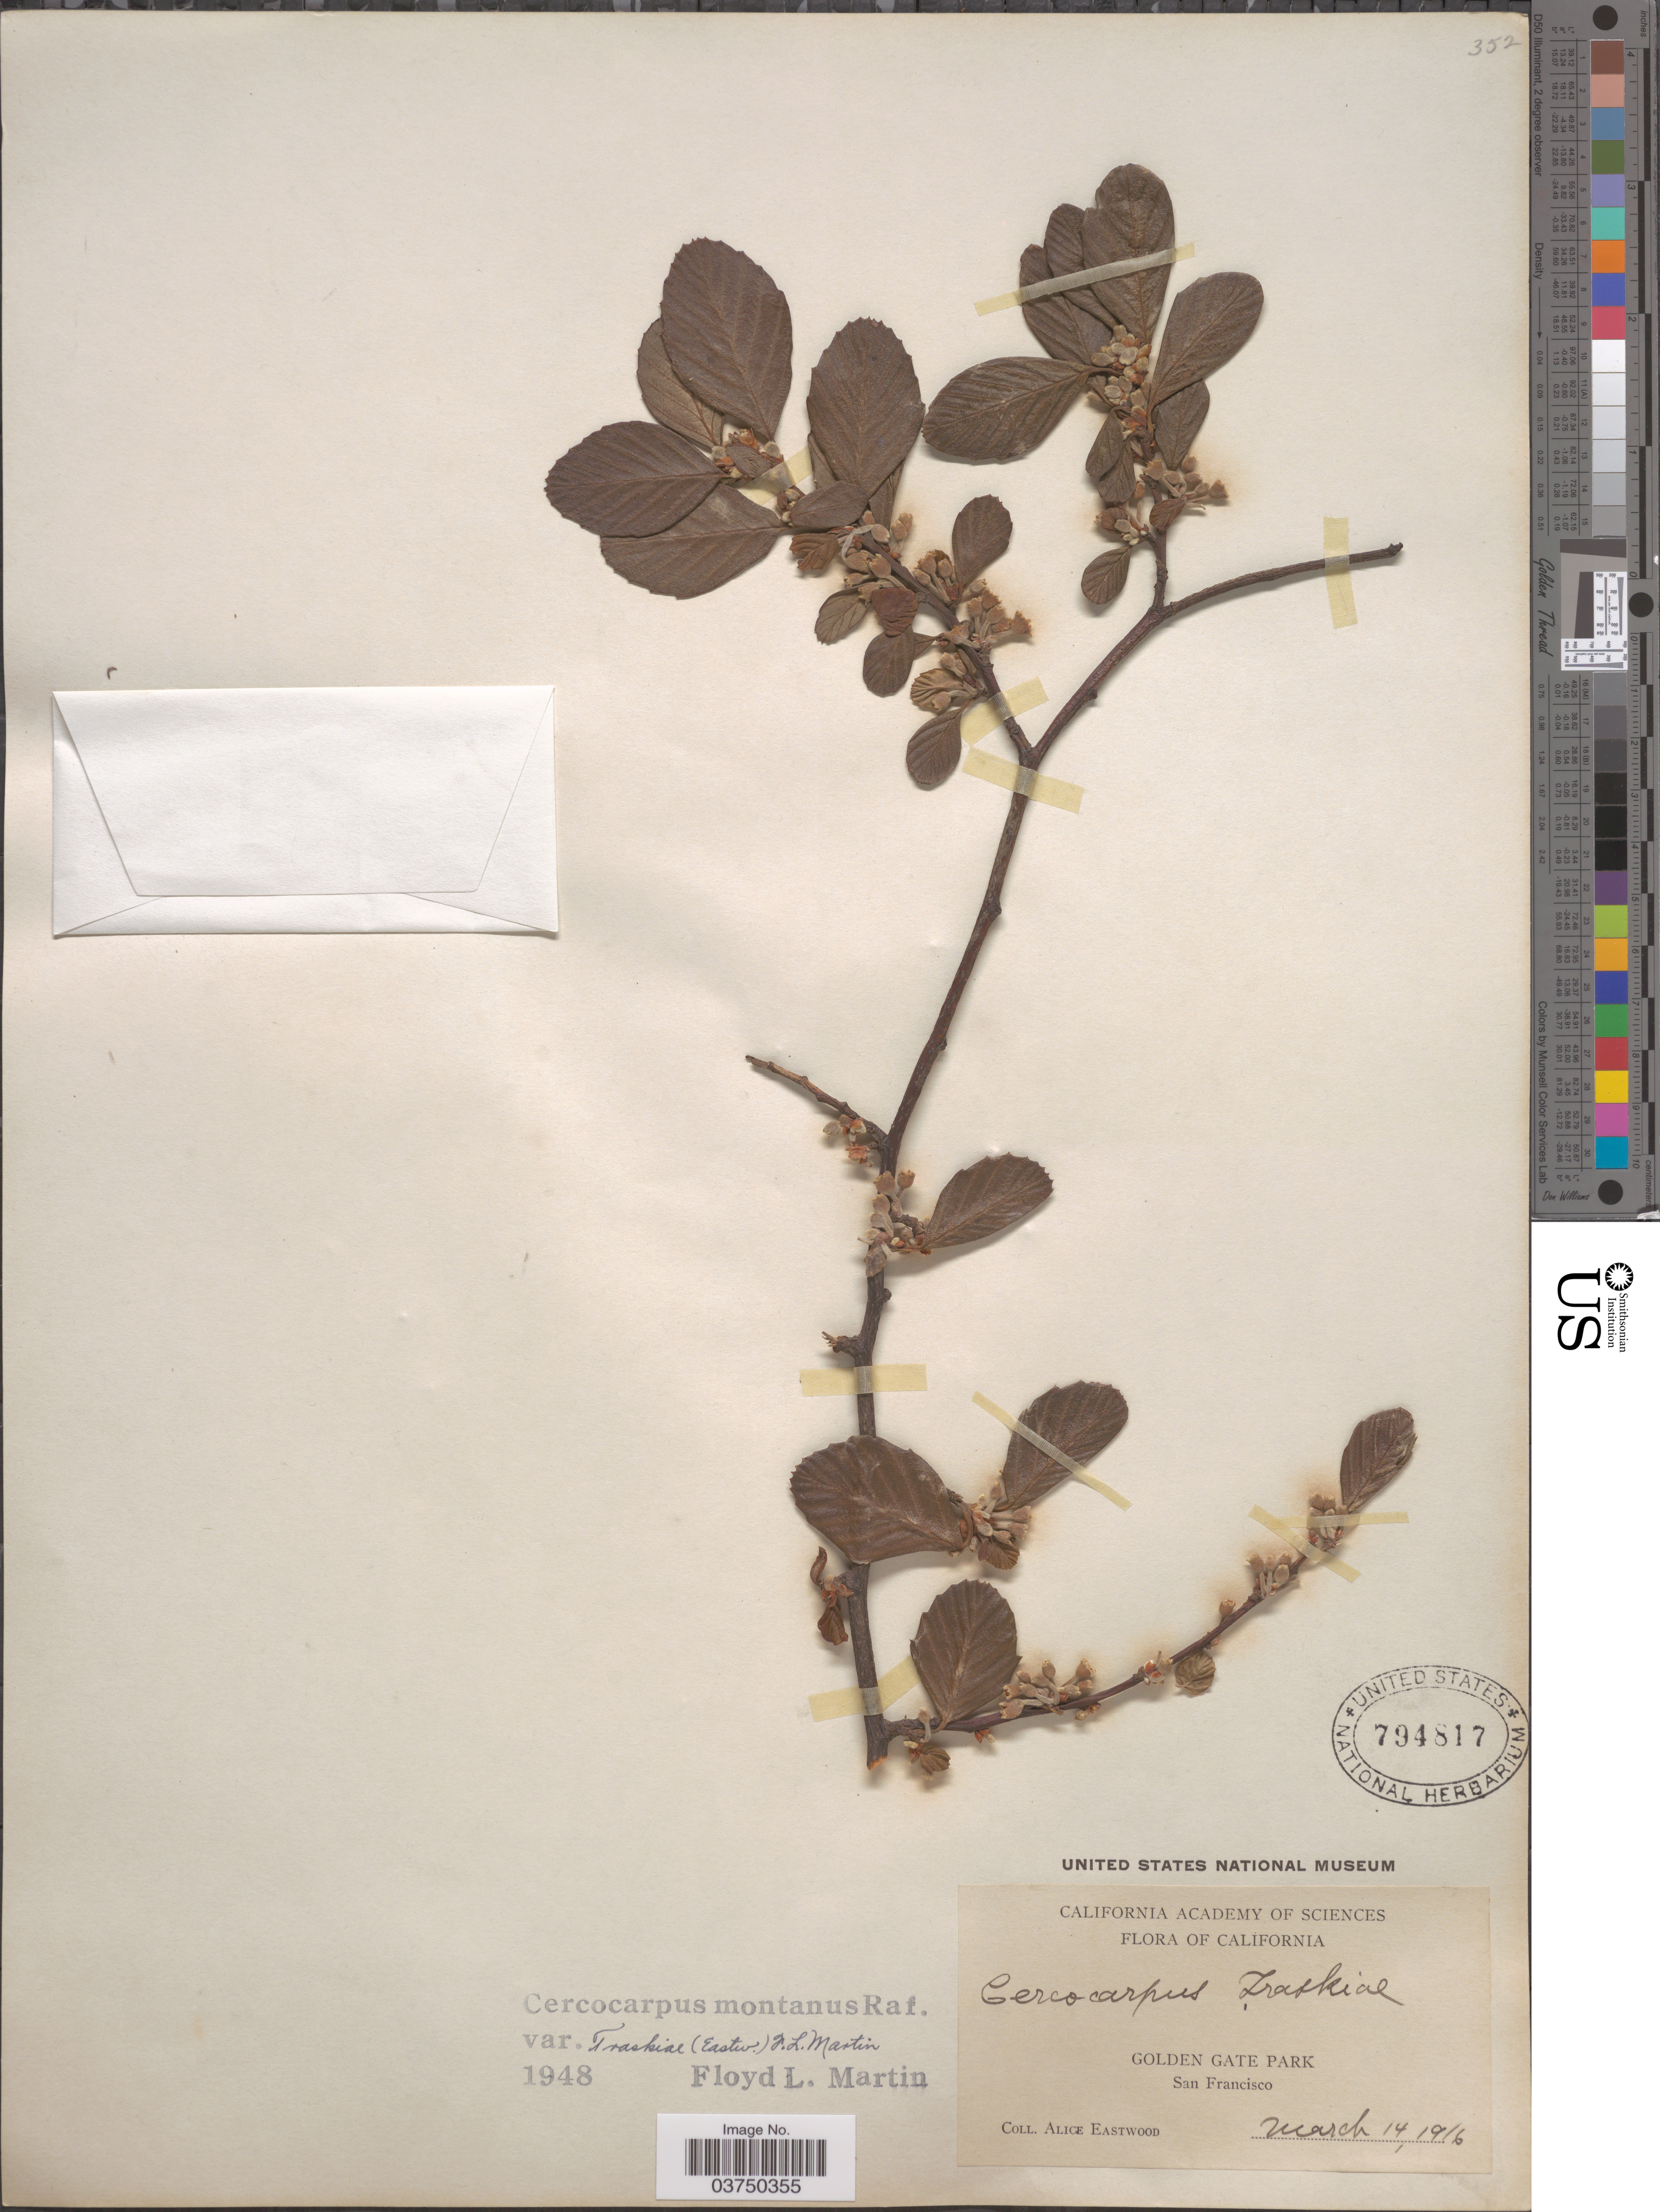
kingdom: Plantae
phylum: Tracheophyta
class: Magnoliopsida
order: Rosales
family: Rosaceae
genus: Cercocarpus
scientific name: Cercocarpus montanus var. traskiae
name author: (Eastw.) F.L. Martin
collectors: A. Eastwood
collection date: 1916-03-14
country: United States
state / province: California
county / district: San Francisco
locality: Golden Gate Park. San Francisco.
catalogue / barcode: US 794817